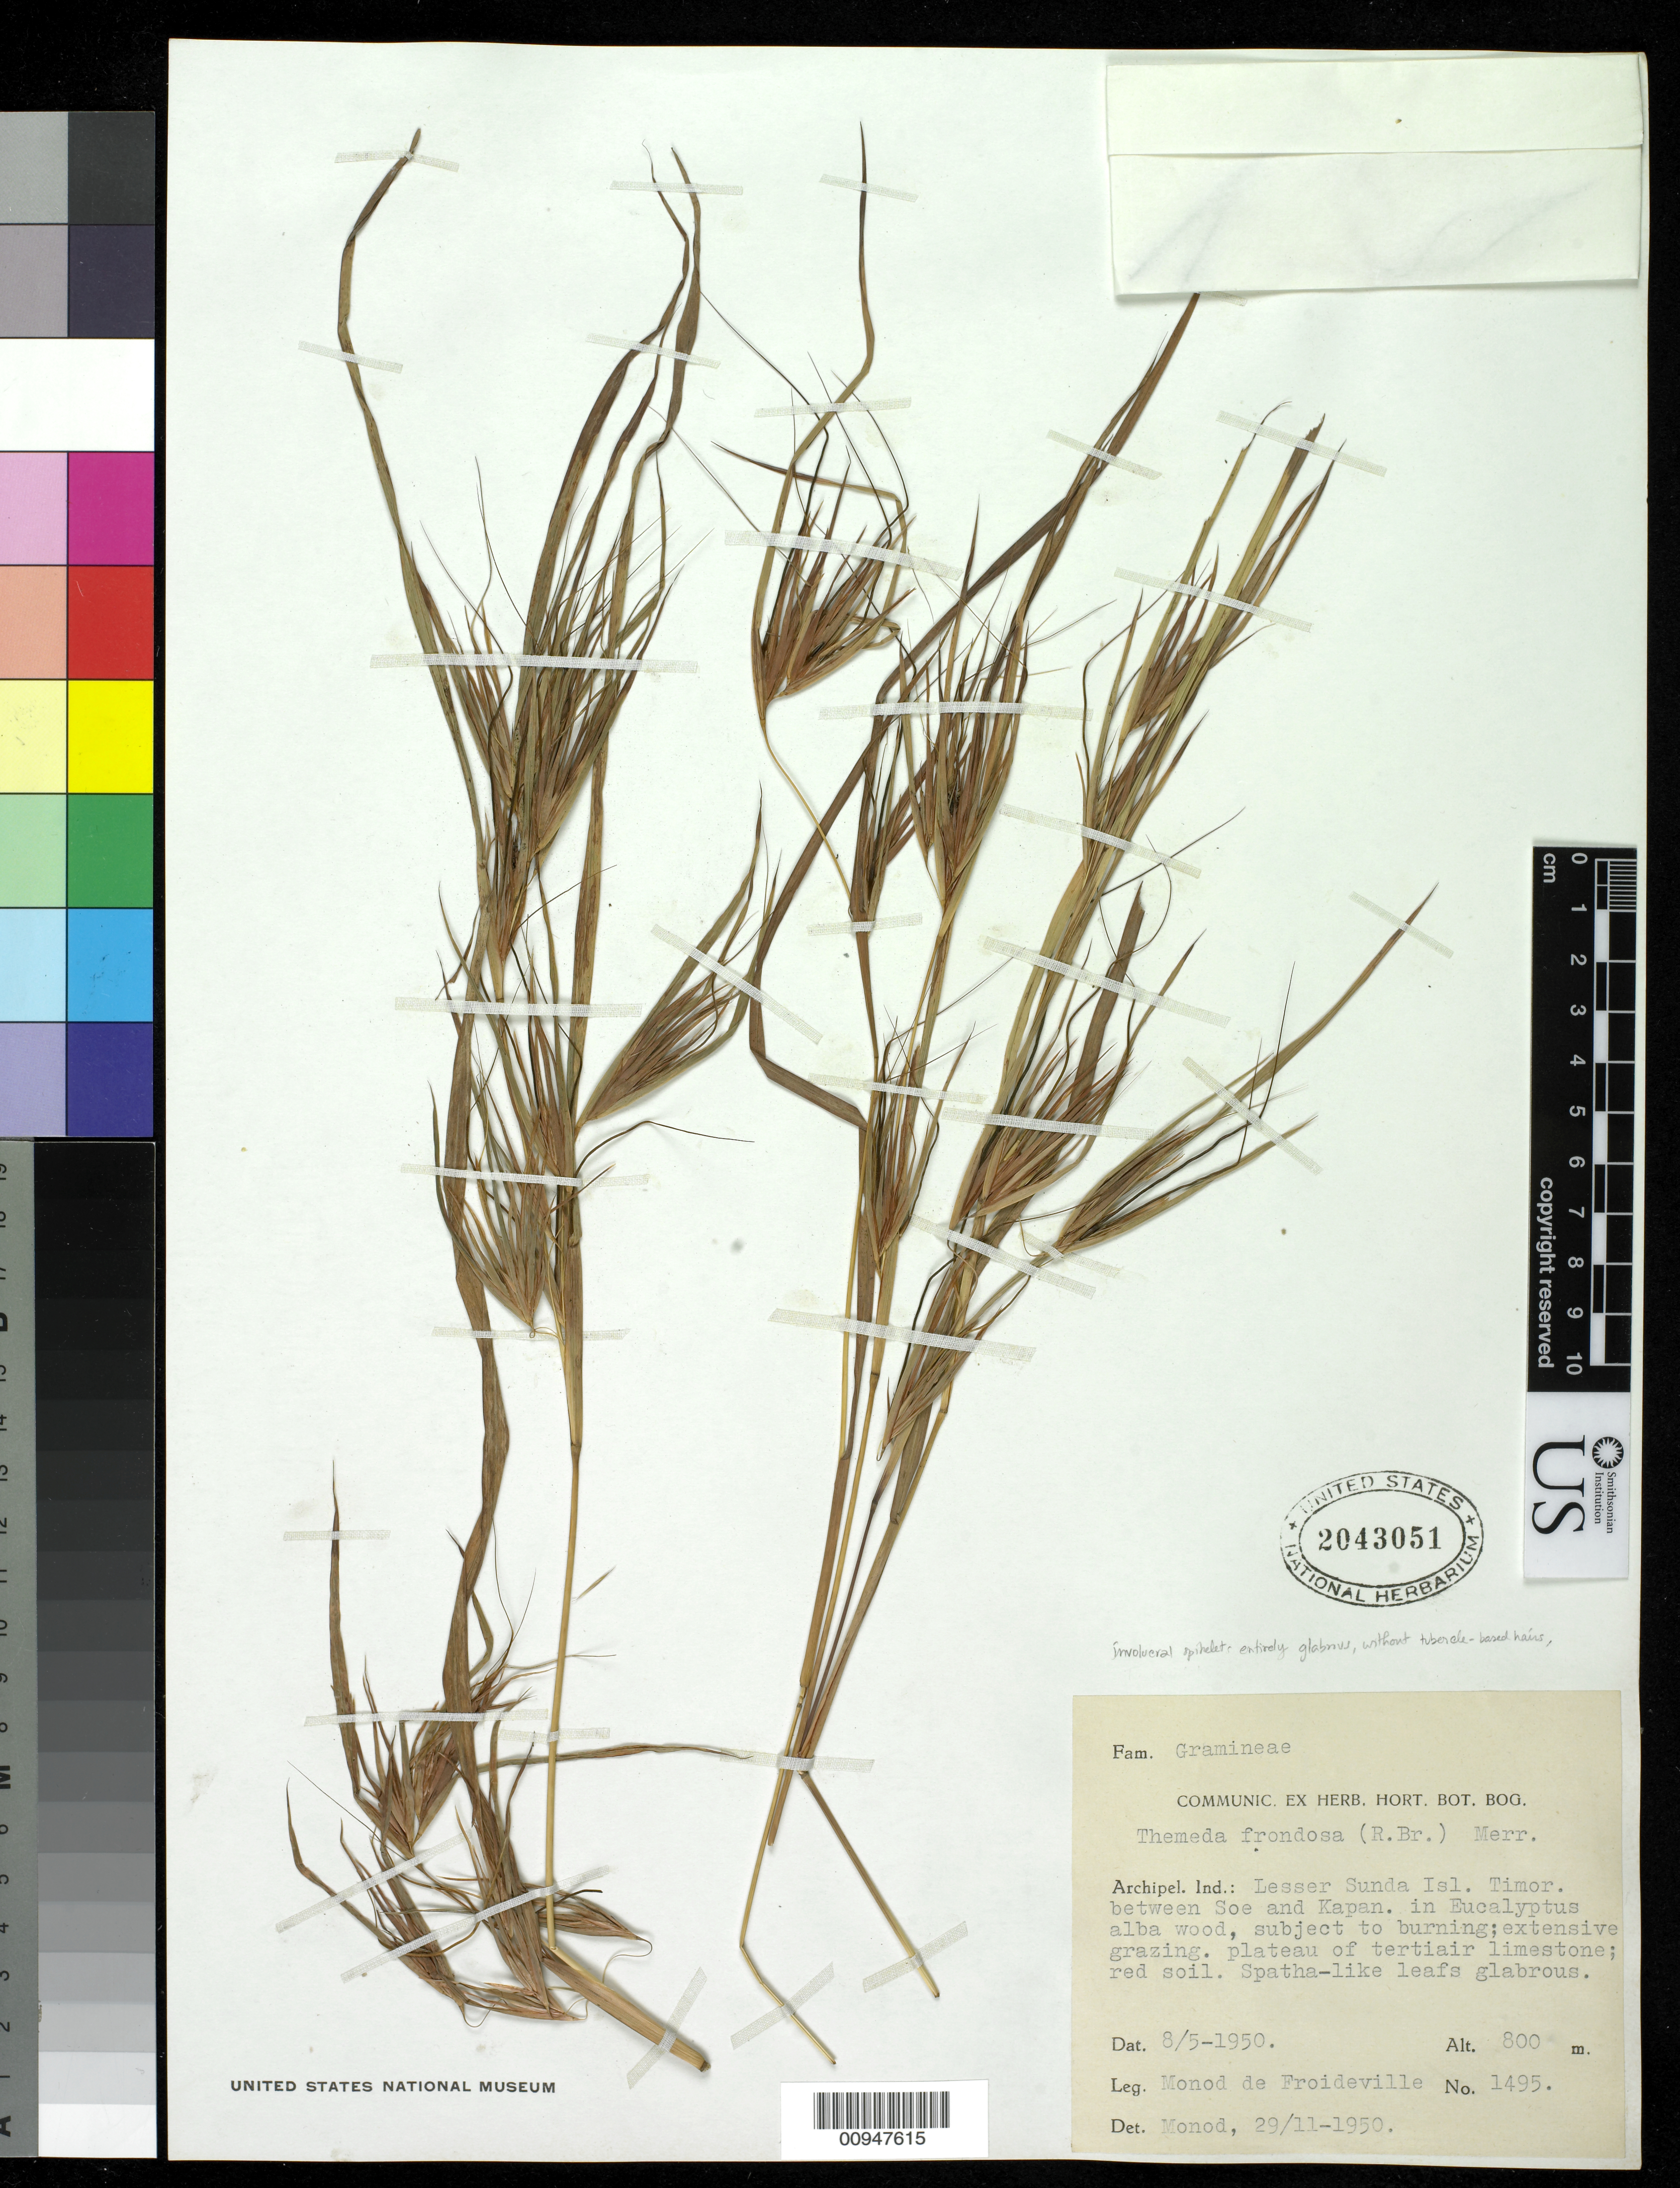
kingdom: Plantae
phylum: Tracheophyta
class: Liliopsida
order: Poales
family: Poaceae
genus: Themeda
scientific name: Themeda caudata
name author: (Nees ex Hook. & Arn.) A. Camus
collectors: C. Monod de F.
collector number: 1495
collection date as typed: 29 Nov 1950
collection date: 1950-11-29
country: Indonesia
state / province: Lesser Sunda Is.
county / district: East Nusa Tenggara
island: Timor I.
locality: Lesser Sunda isl. Timor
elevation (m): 800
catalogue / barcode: US 2043051